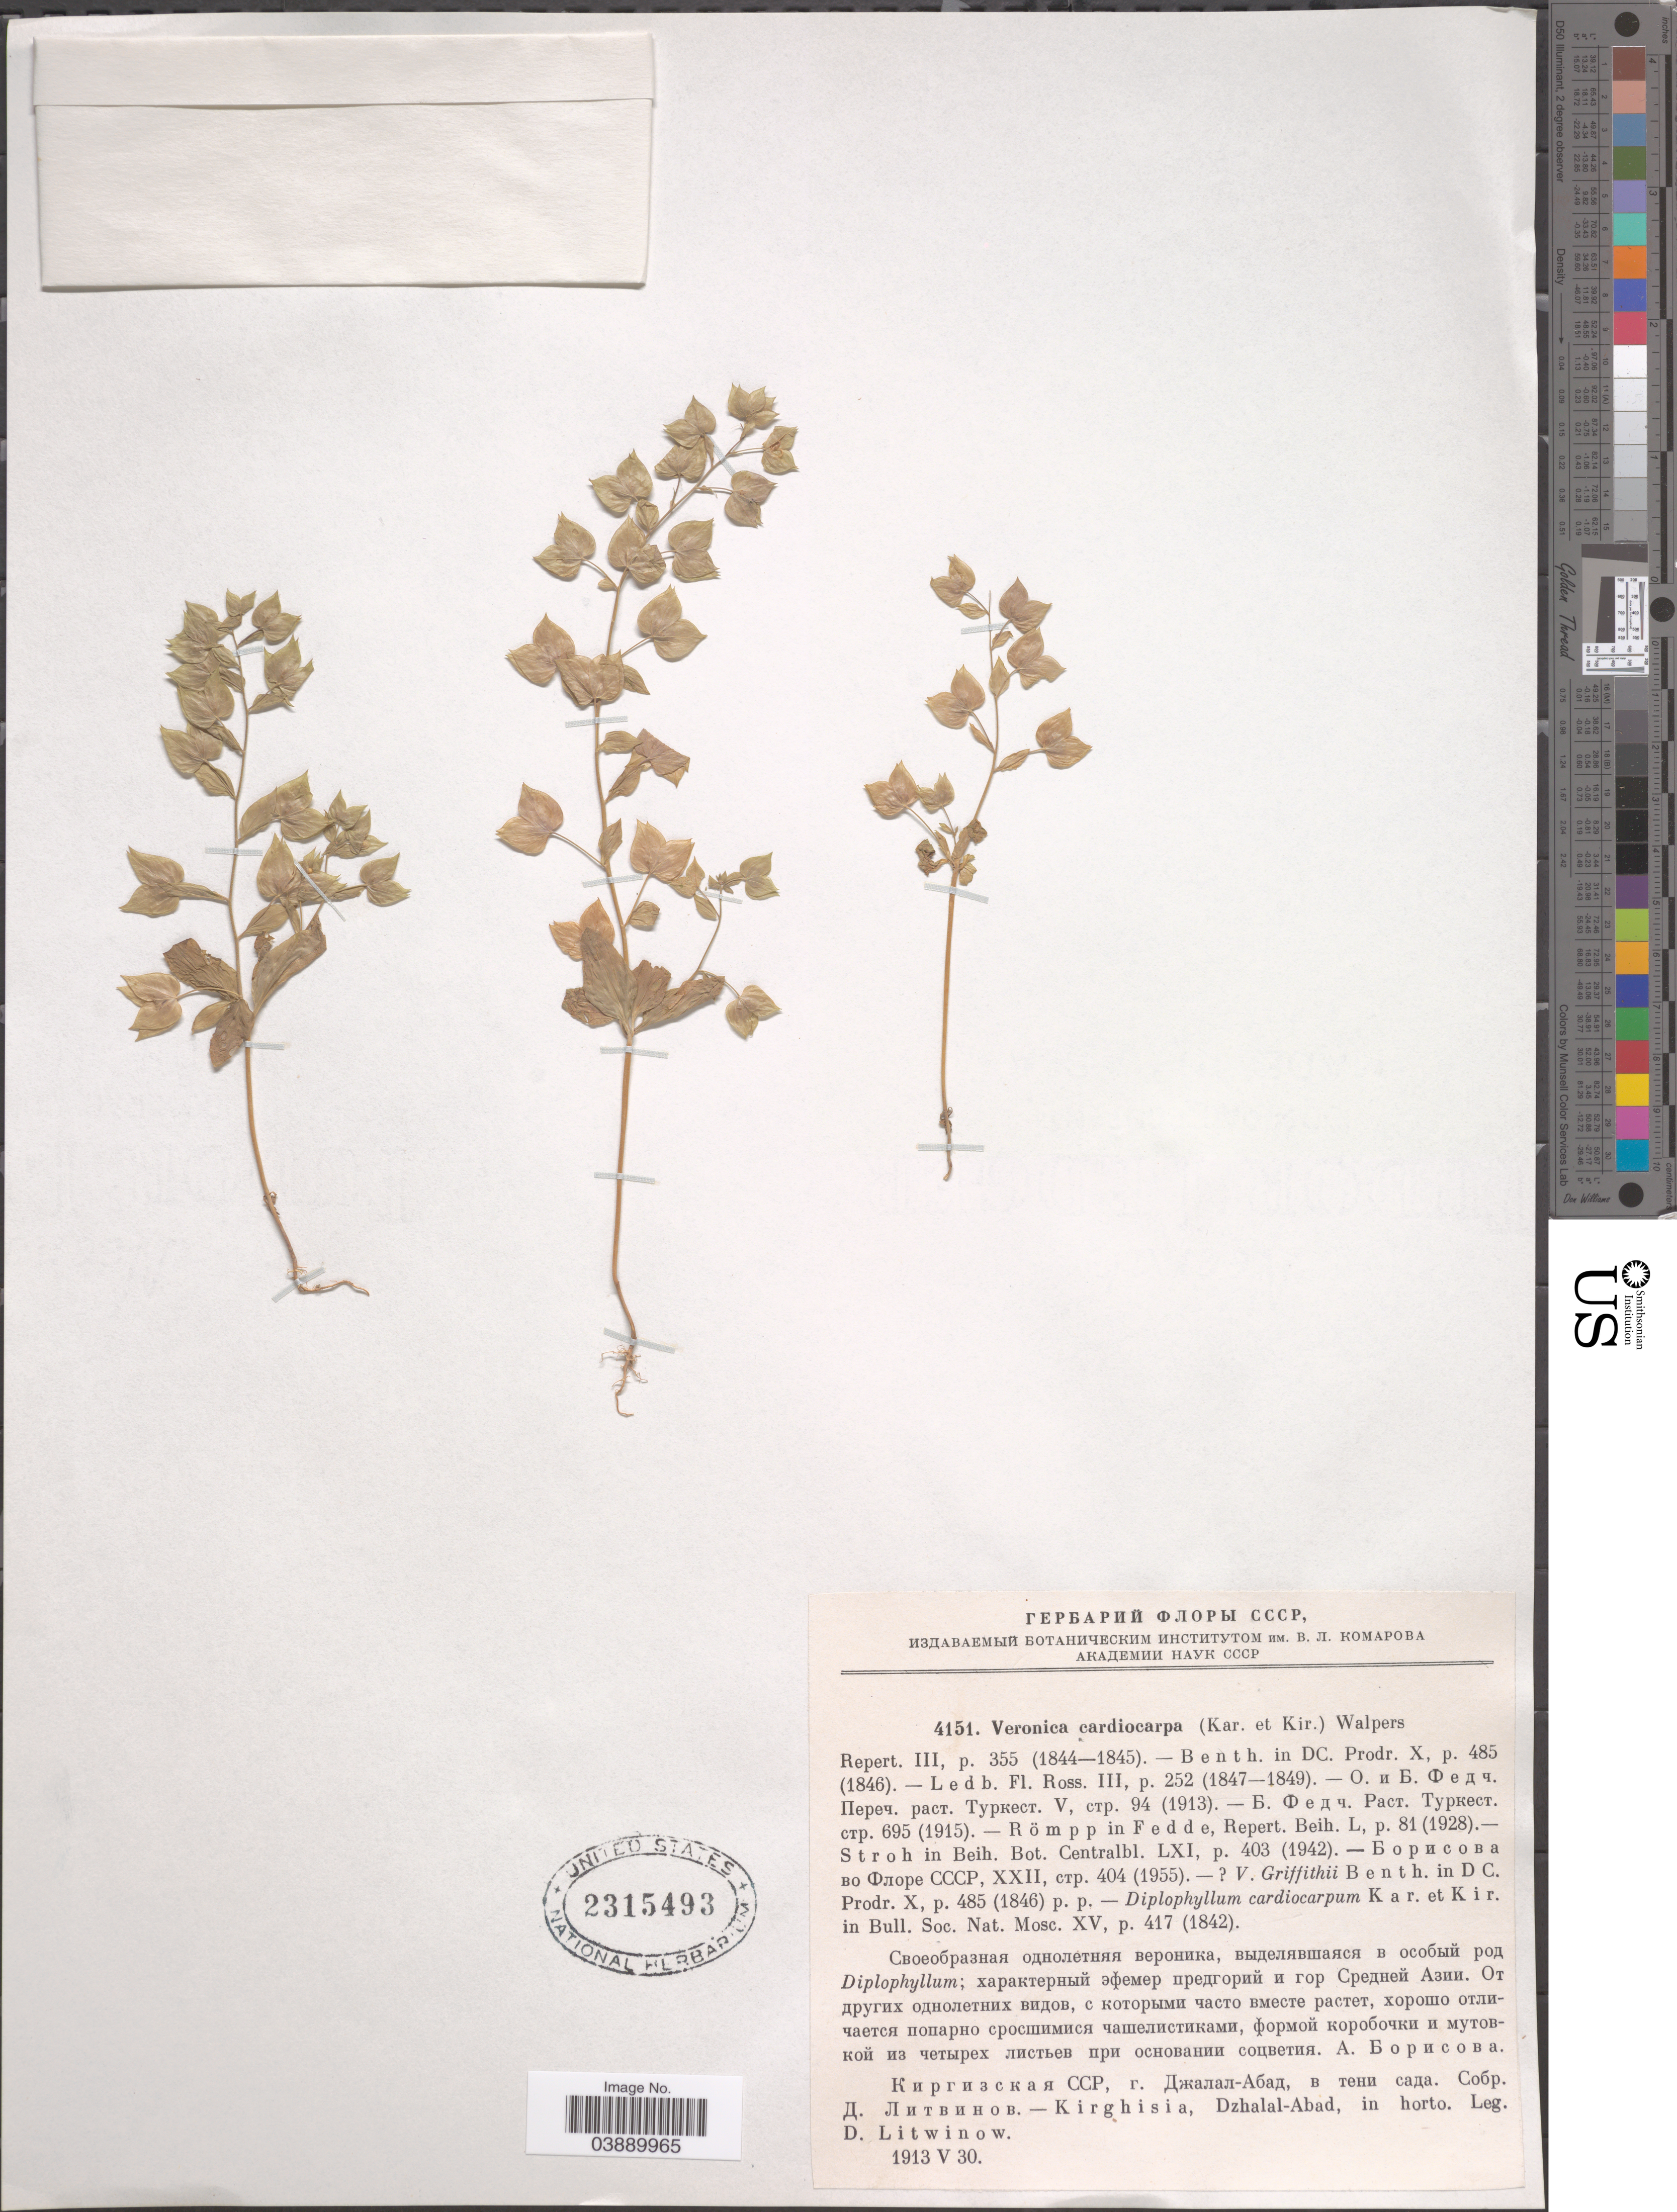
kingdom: Plantae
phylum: Tracheophyta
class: Magnoliopsida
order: Lamiales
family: Plantaginaceae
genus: Veronica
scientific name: Veronica cardiocarpa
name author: (Kar. & Kir.) Walp.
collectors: D. Litwinow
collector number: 4151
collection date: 1913-05-30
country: Kyrgyzstan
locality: Kirghisia, Dzhalal-Abad, in horto.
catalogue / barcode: US 2315493